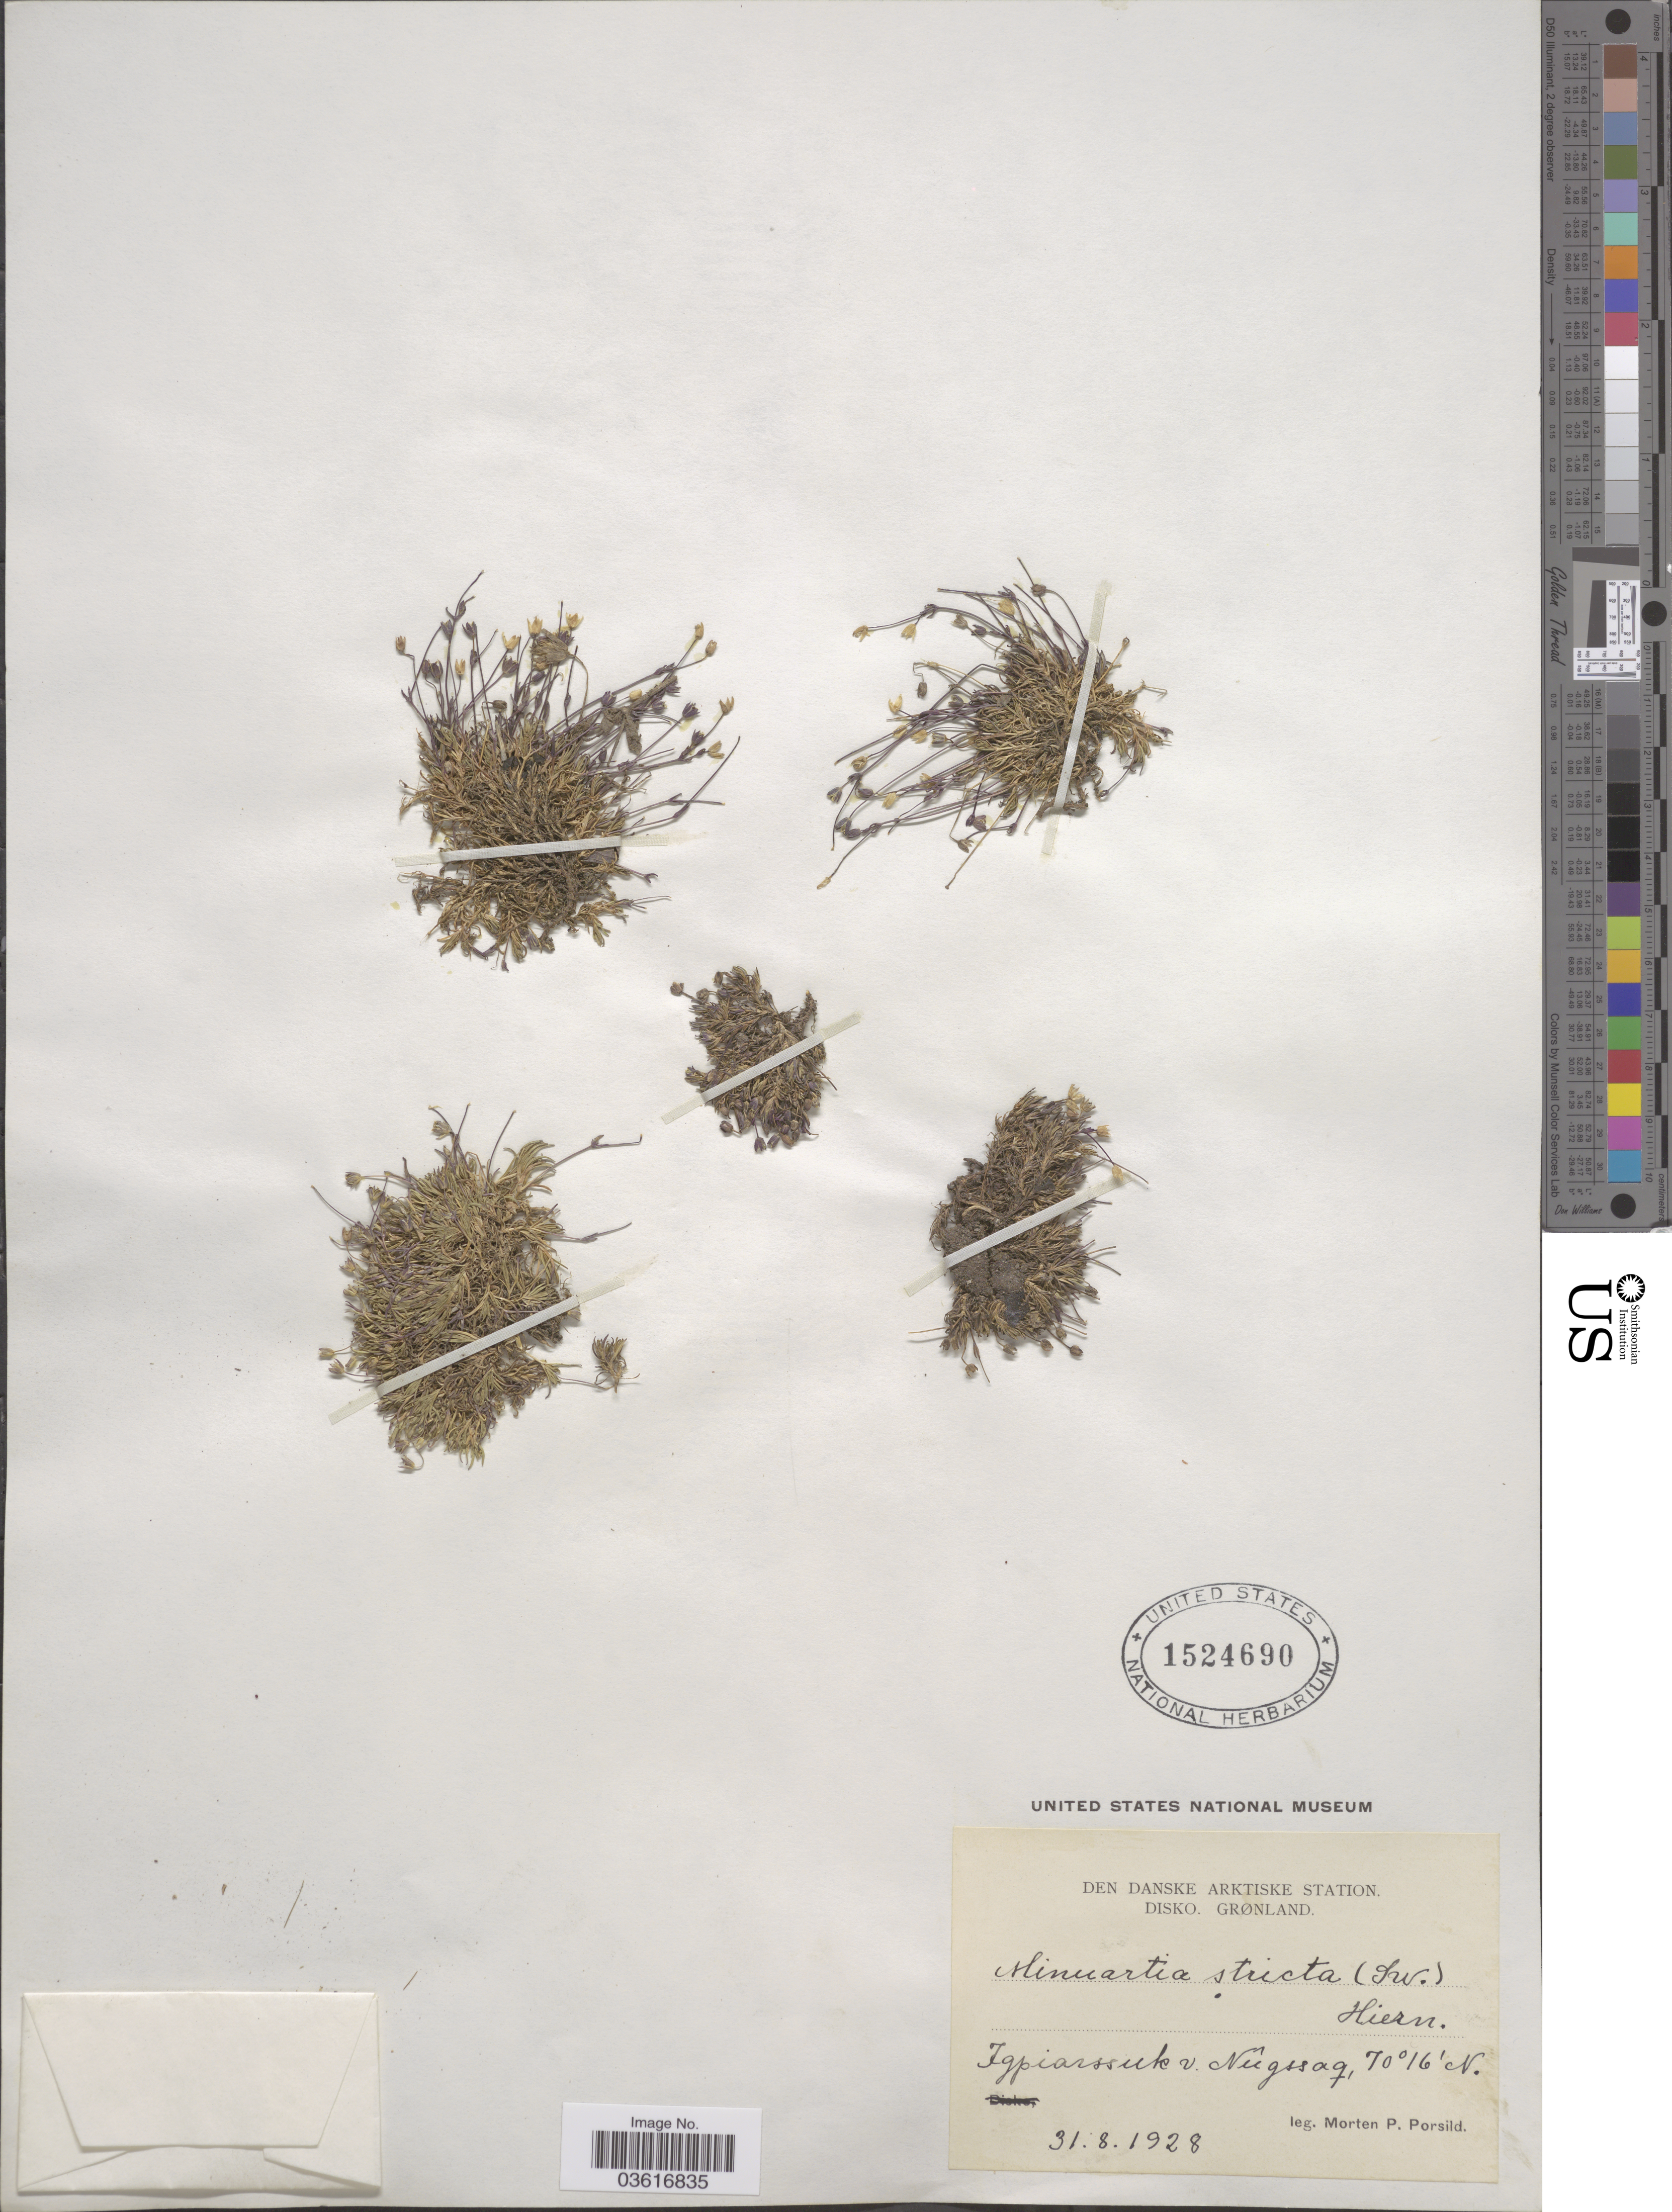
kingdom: Plantae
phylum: Tracheophyta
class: Magnoliopsida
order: Caryophyllales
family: Caryophyllaceae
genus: Minuartia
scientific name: Minuartia stricta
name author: (Sw.) Hiern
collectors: M. P. Porsild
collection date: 1928-08-31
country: Greenland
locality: Den danske Arktiske Station Disko. Igpiarssuk v. Nugssaq.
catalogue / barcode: US 1524690